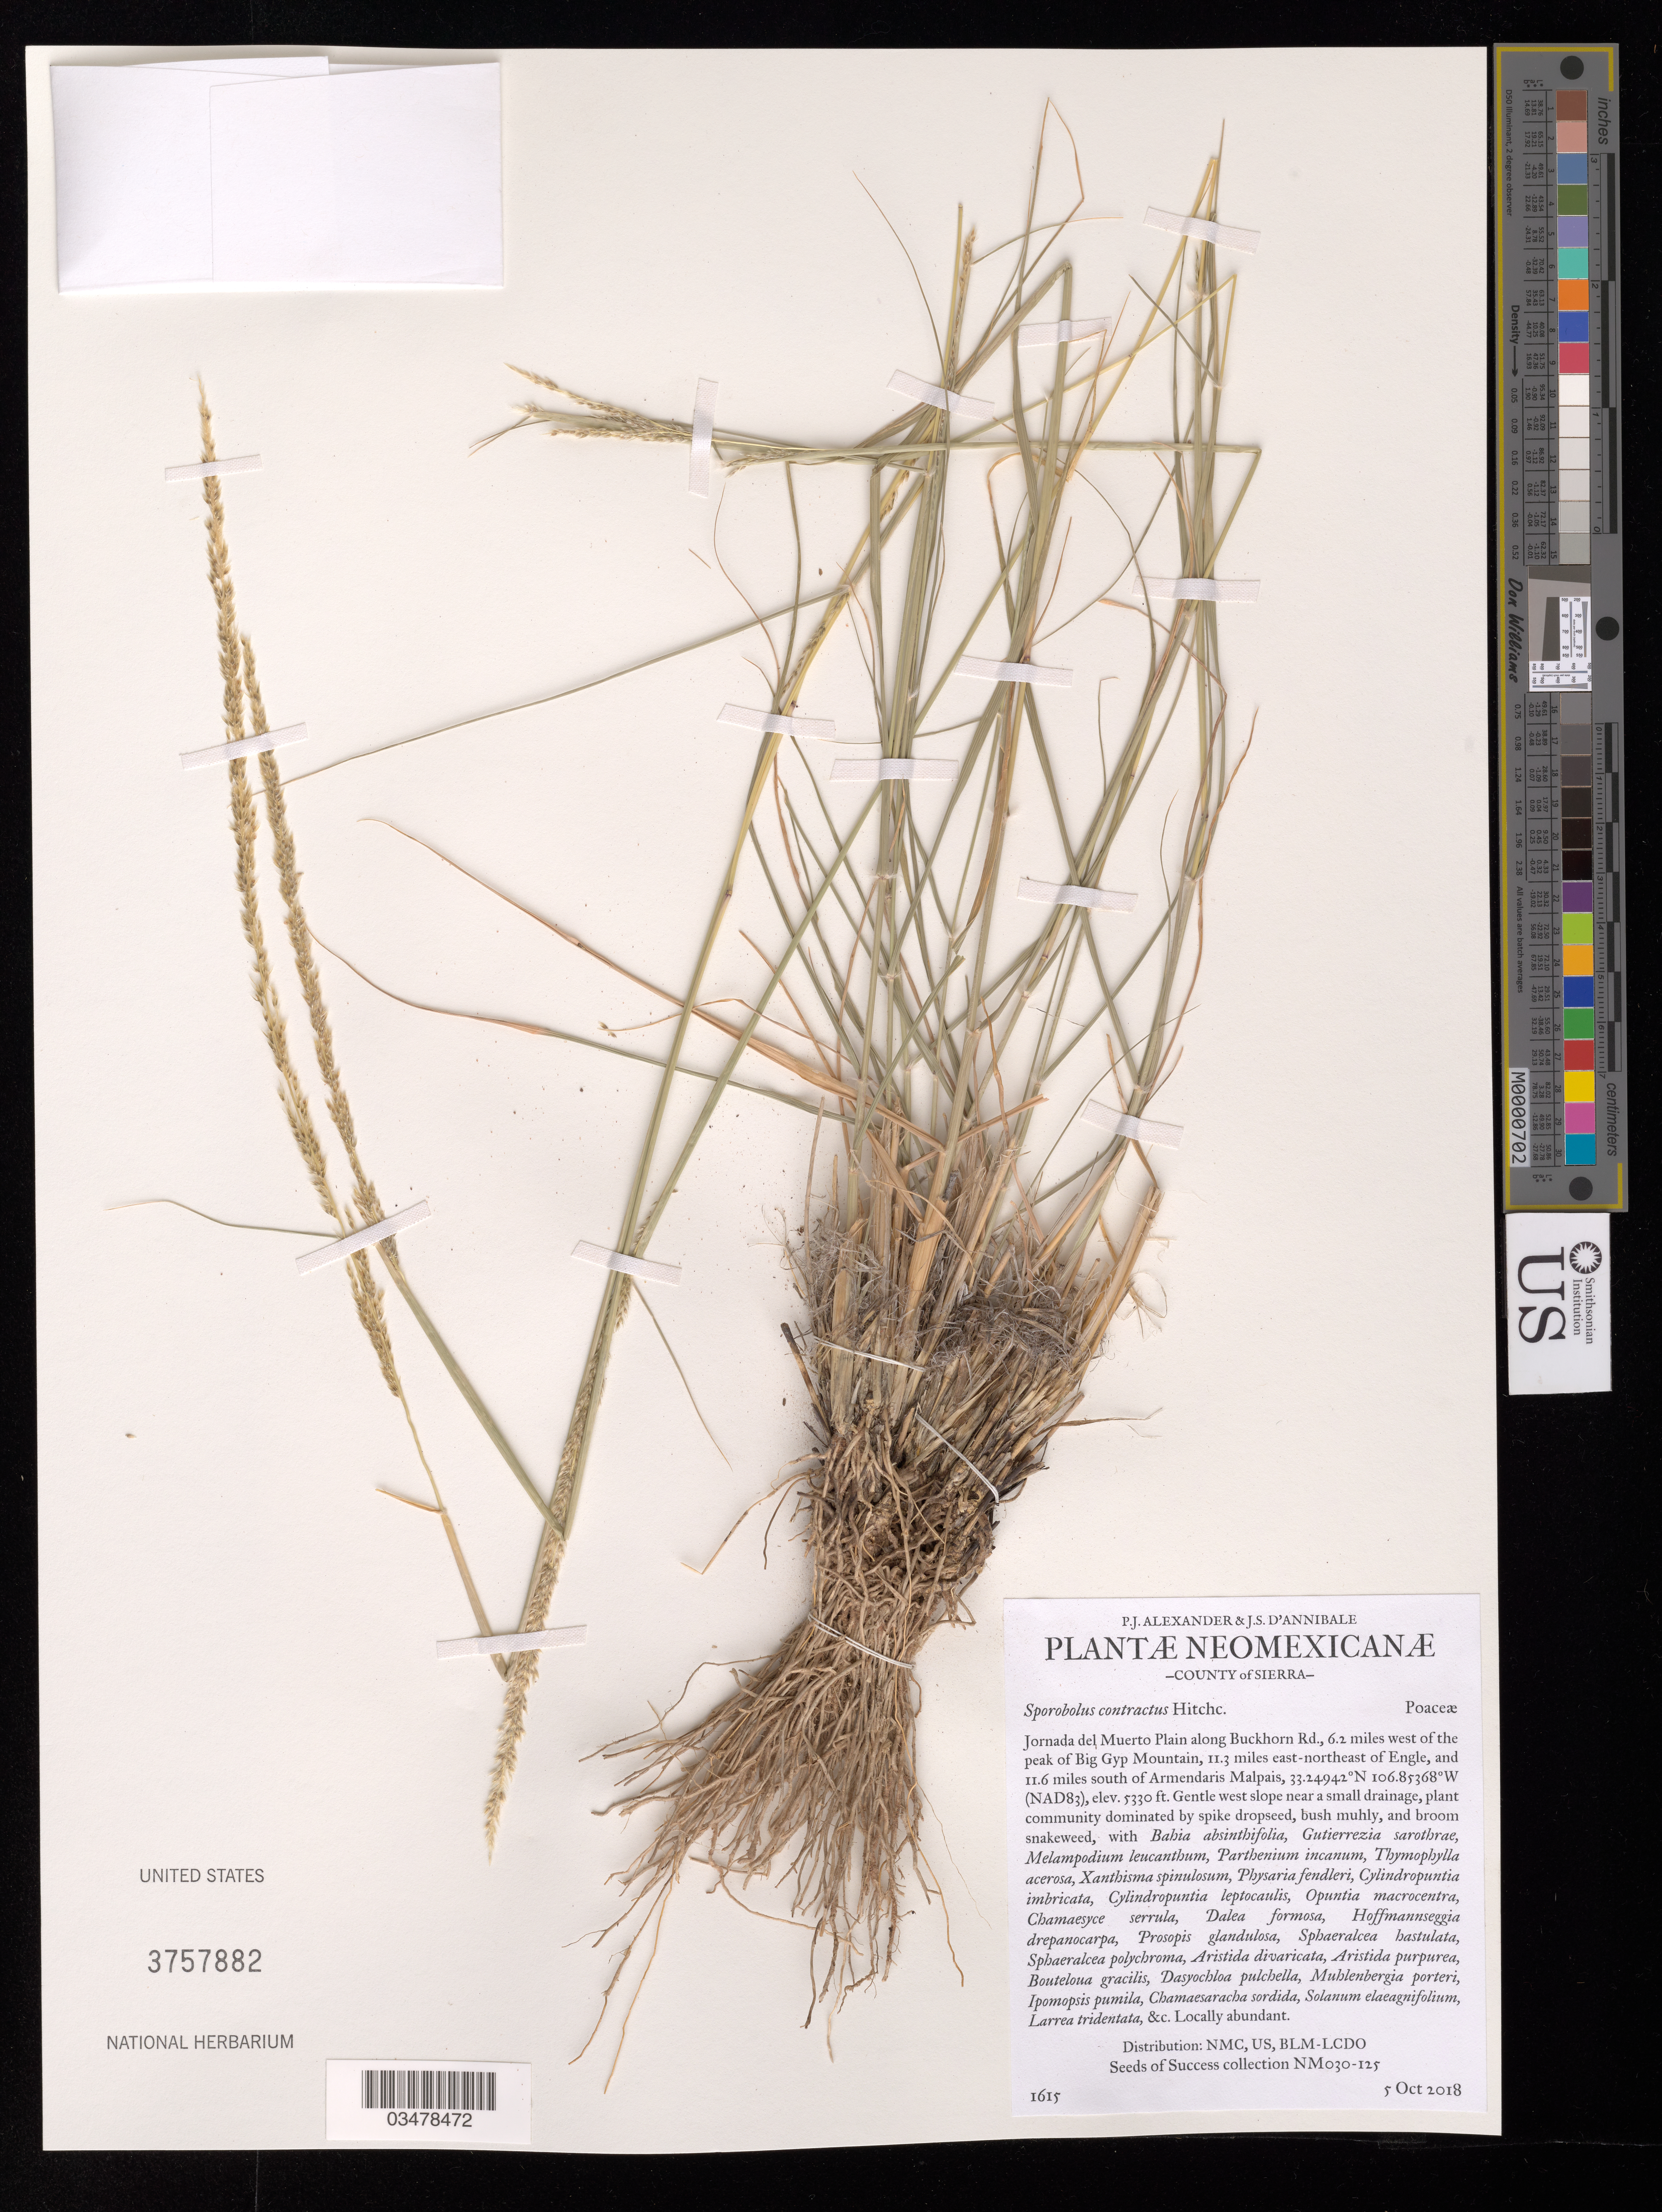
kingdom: Plantae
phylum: Tracheophyta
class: Liliopsida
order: Poales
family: Poaceae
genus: Sporobolus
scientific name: Sporobolus contractus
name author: Hitchc.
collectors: P. Alexander & J. D'Annibale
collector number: NM030-125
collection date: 2018-10-05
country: United States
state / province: New Mexico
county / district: Sierra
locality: Allotment 16019. Jornada del Muerto Plain along Buckhorn Rd., 6.2 mi. W of the peak of Big Gyp Mtn., 11.3 mi. ENE of Engle, 11.6 mi. S of Armendaris Malpais.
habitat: Near small drainage. Plant community dominated by spike dropseed, bush muhly, broom snakeweed. With Dalea formosa, Aristida purpurea, Larrea tridentata, etc.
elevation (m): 1625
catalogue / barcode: US 3757882